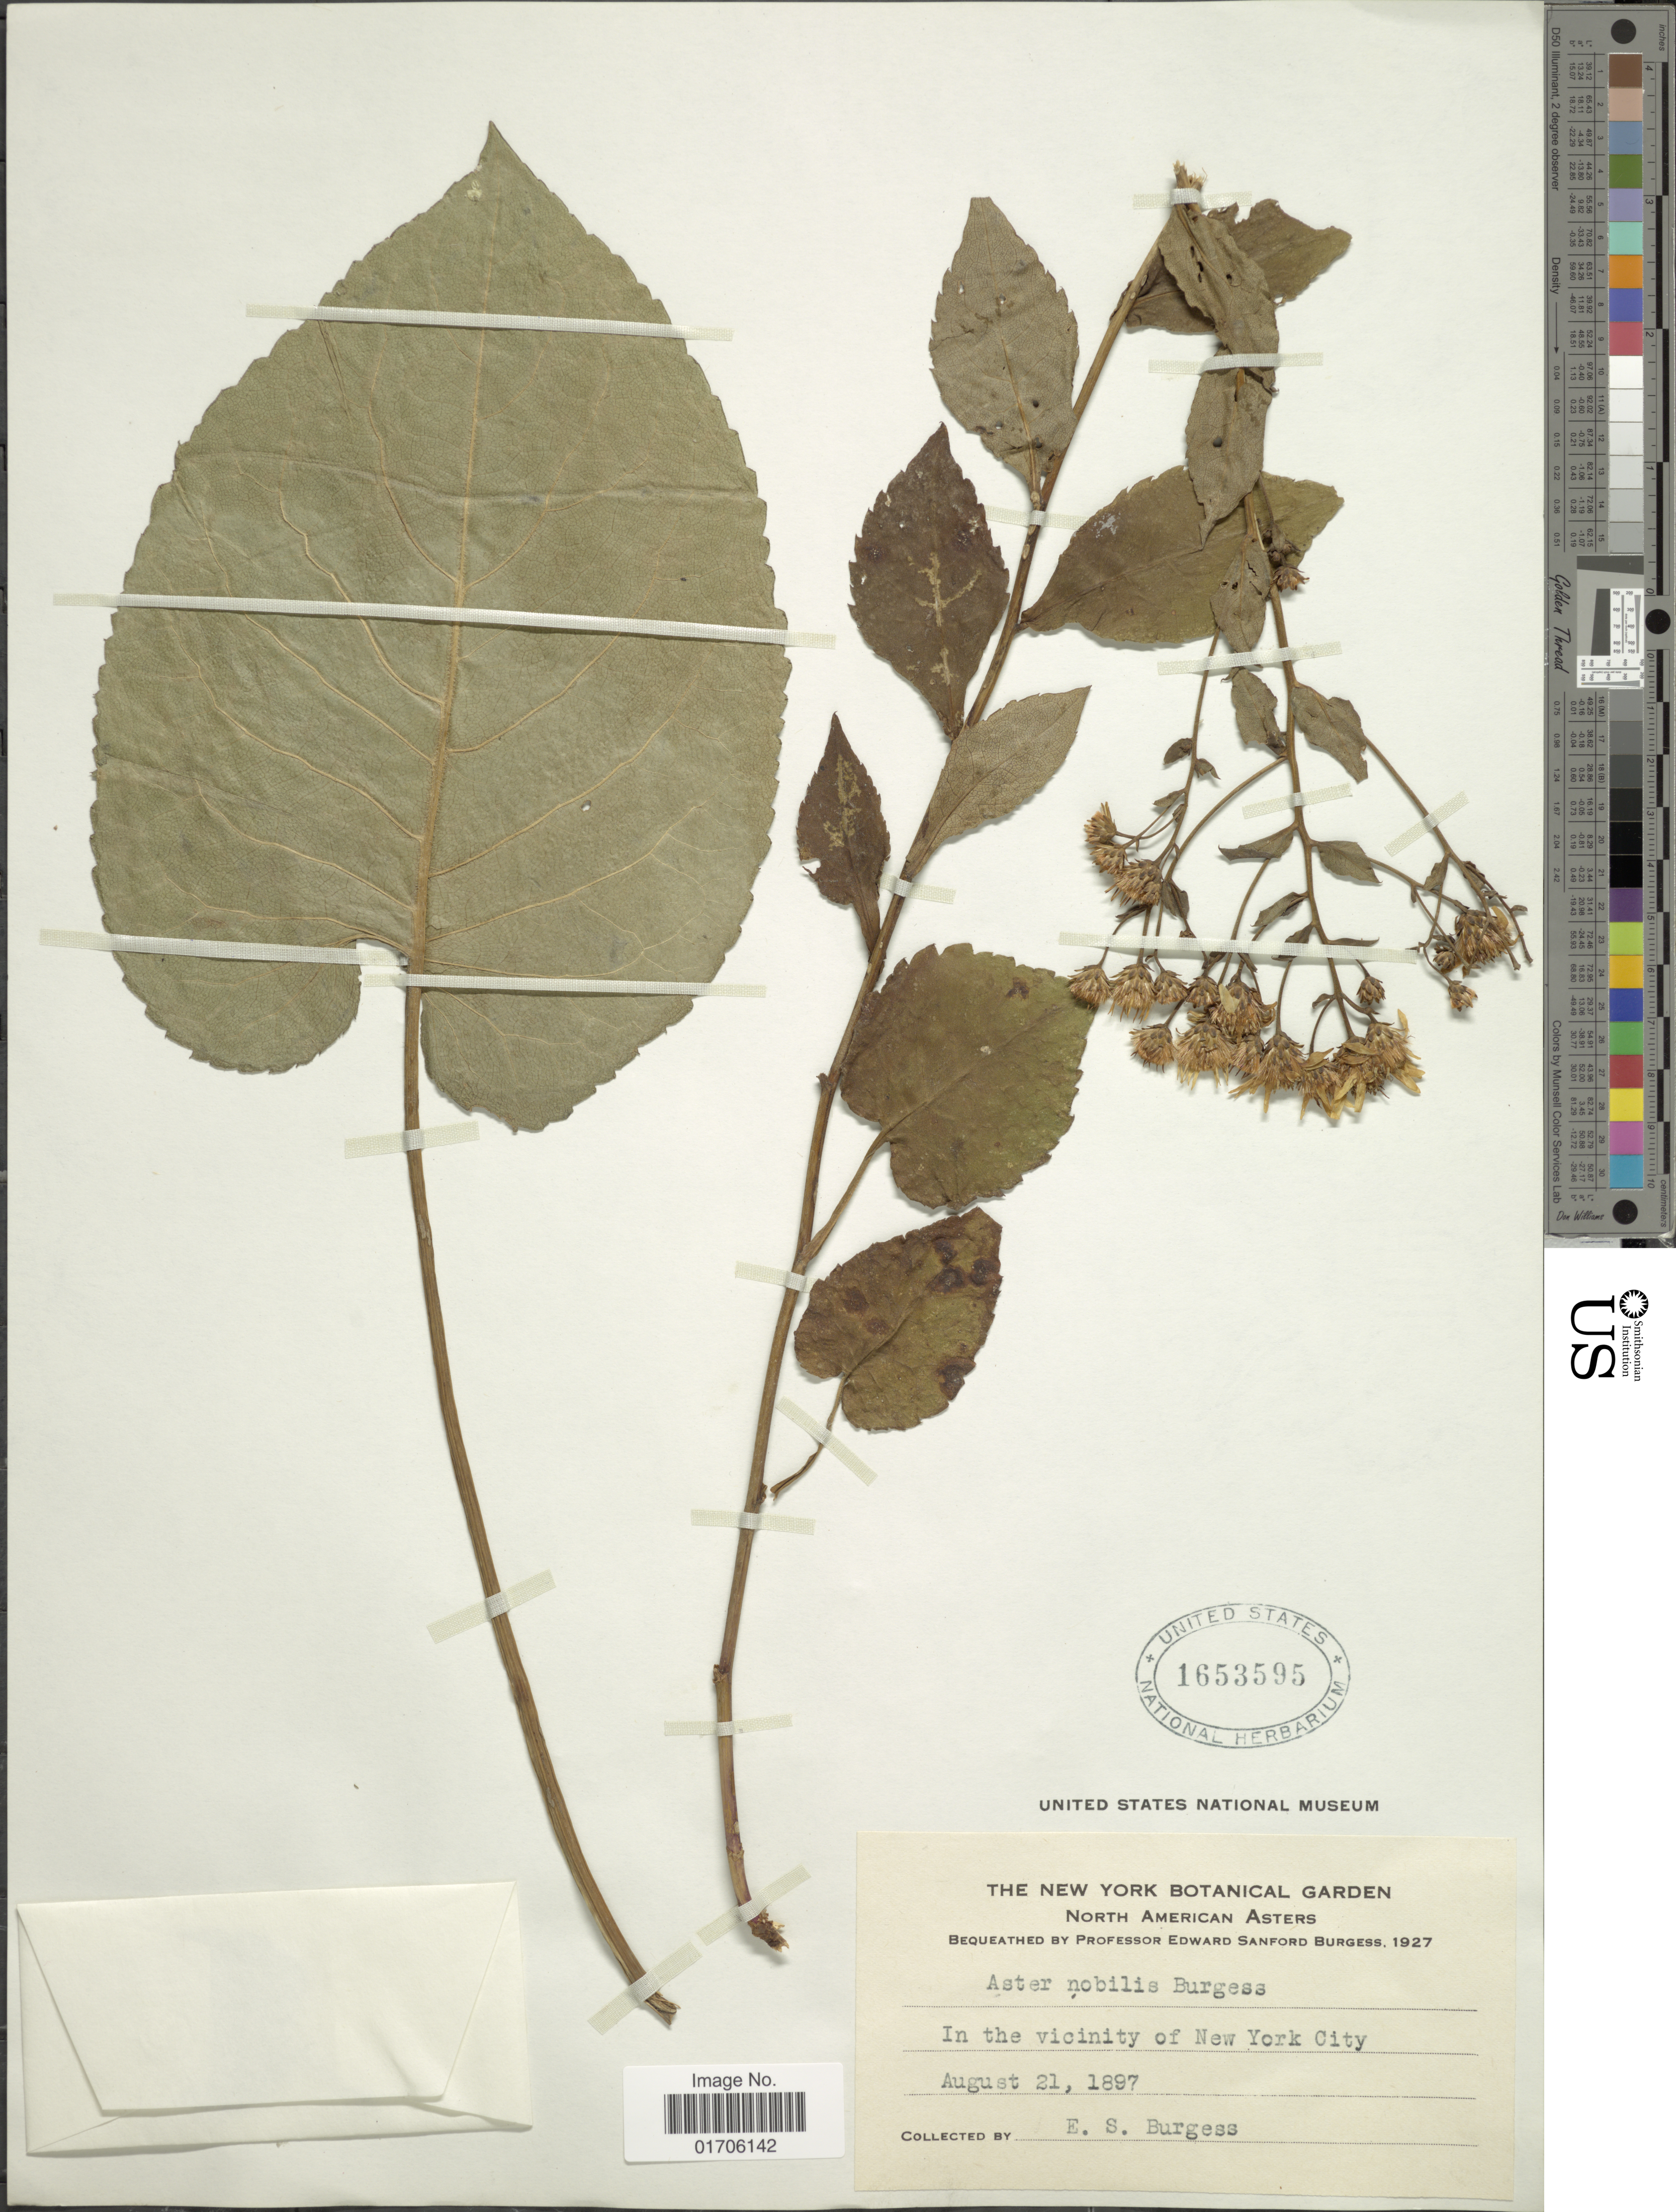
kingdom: Plantae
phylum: Tracheophyta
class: Magnoliopsida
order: Asterales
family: Asteraceae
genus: Aster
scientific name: Aster nobilis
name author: E.S. Burgess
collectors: E. Burgess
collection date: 1897-08-21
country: United States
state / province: New York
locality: In the vicinity of New York City.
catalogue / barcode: US 1653595